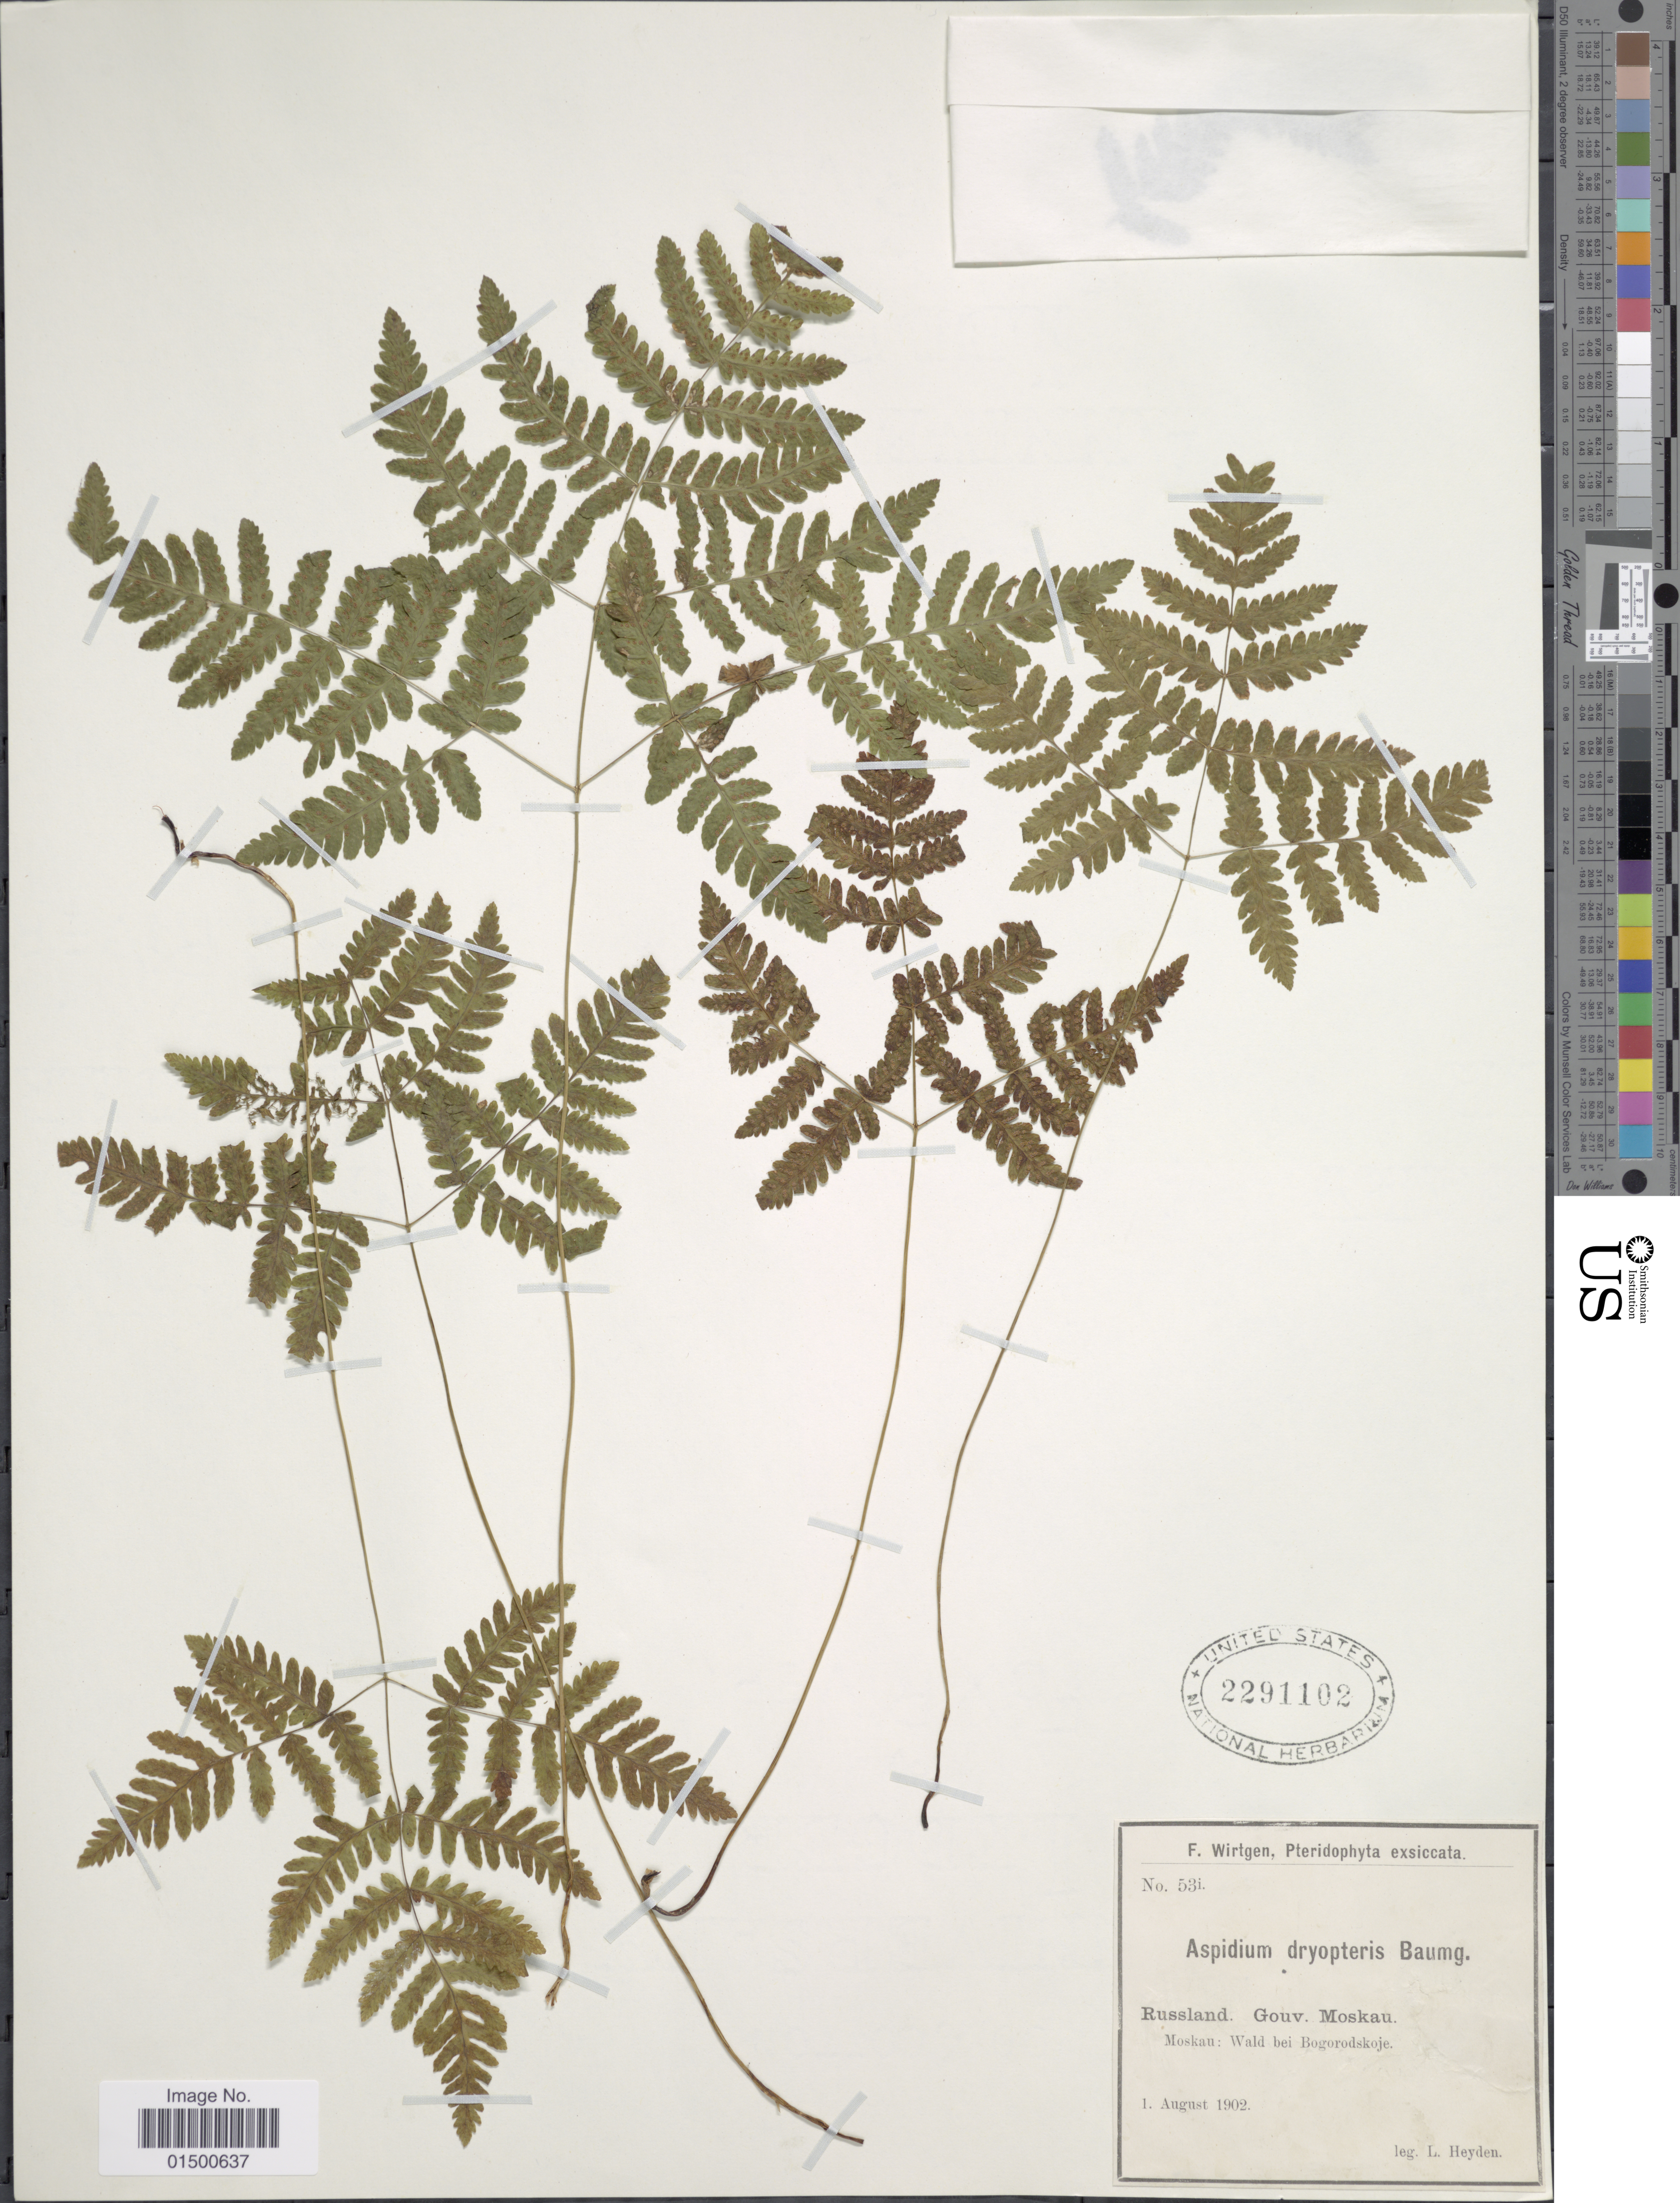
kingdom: Plantae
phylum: Tracheophyta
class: Polypodiopsida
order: Polypodiales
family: Cystopteridaceae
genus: Gymnocarpium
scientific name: Gymnocarpium disjunctum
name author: (Rupr.) Ching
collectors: L. Heyden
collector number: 53i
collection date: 1902-08-01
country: Russian Federation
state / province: Moscow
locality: Wald bei Bogorodskoje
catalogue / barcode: US 2291102